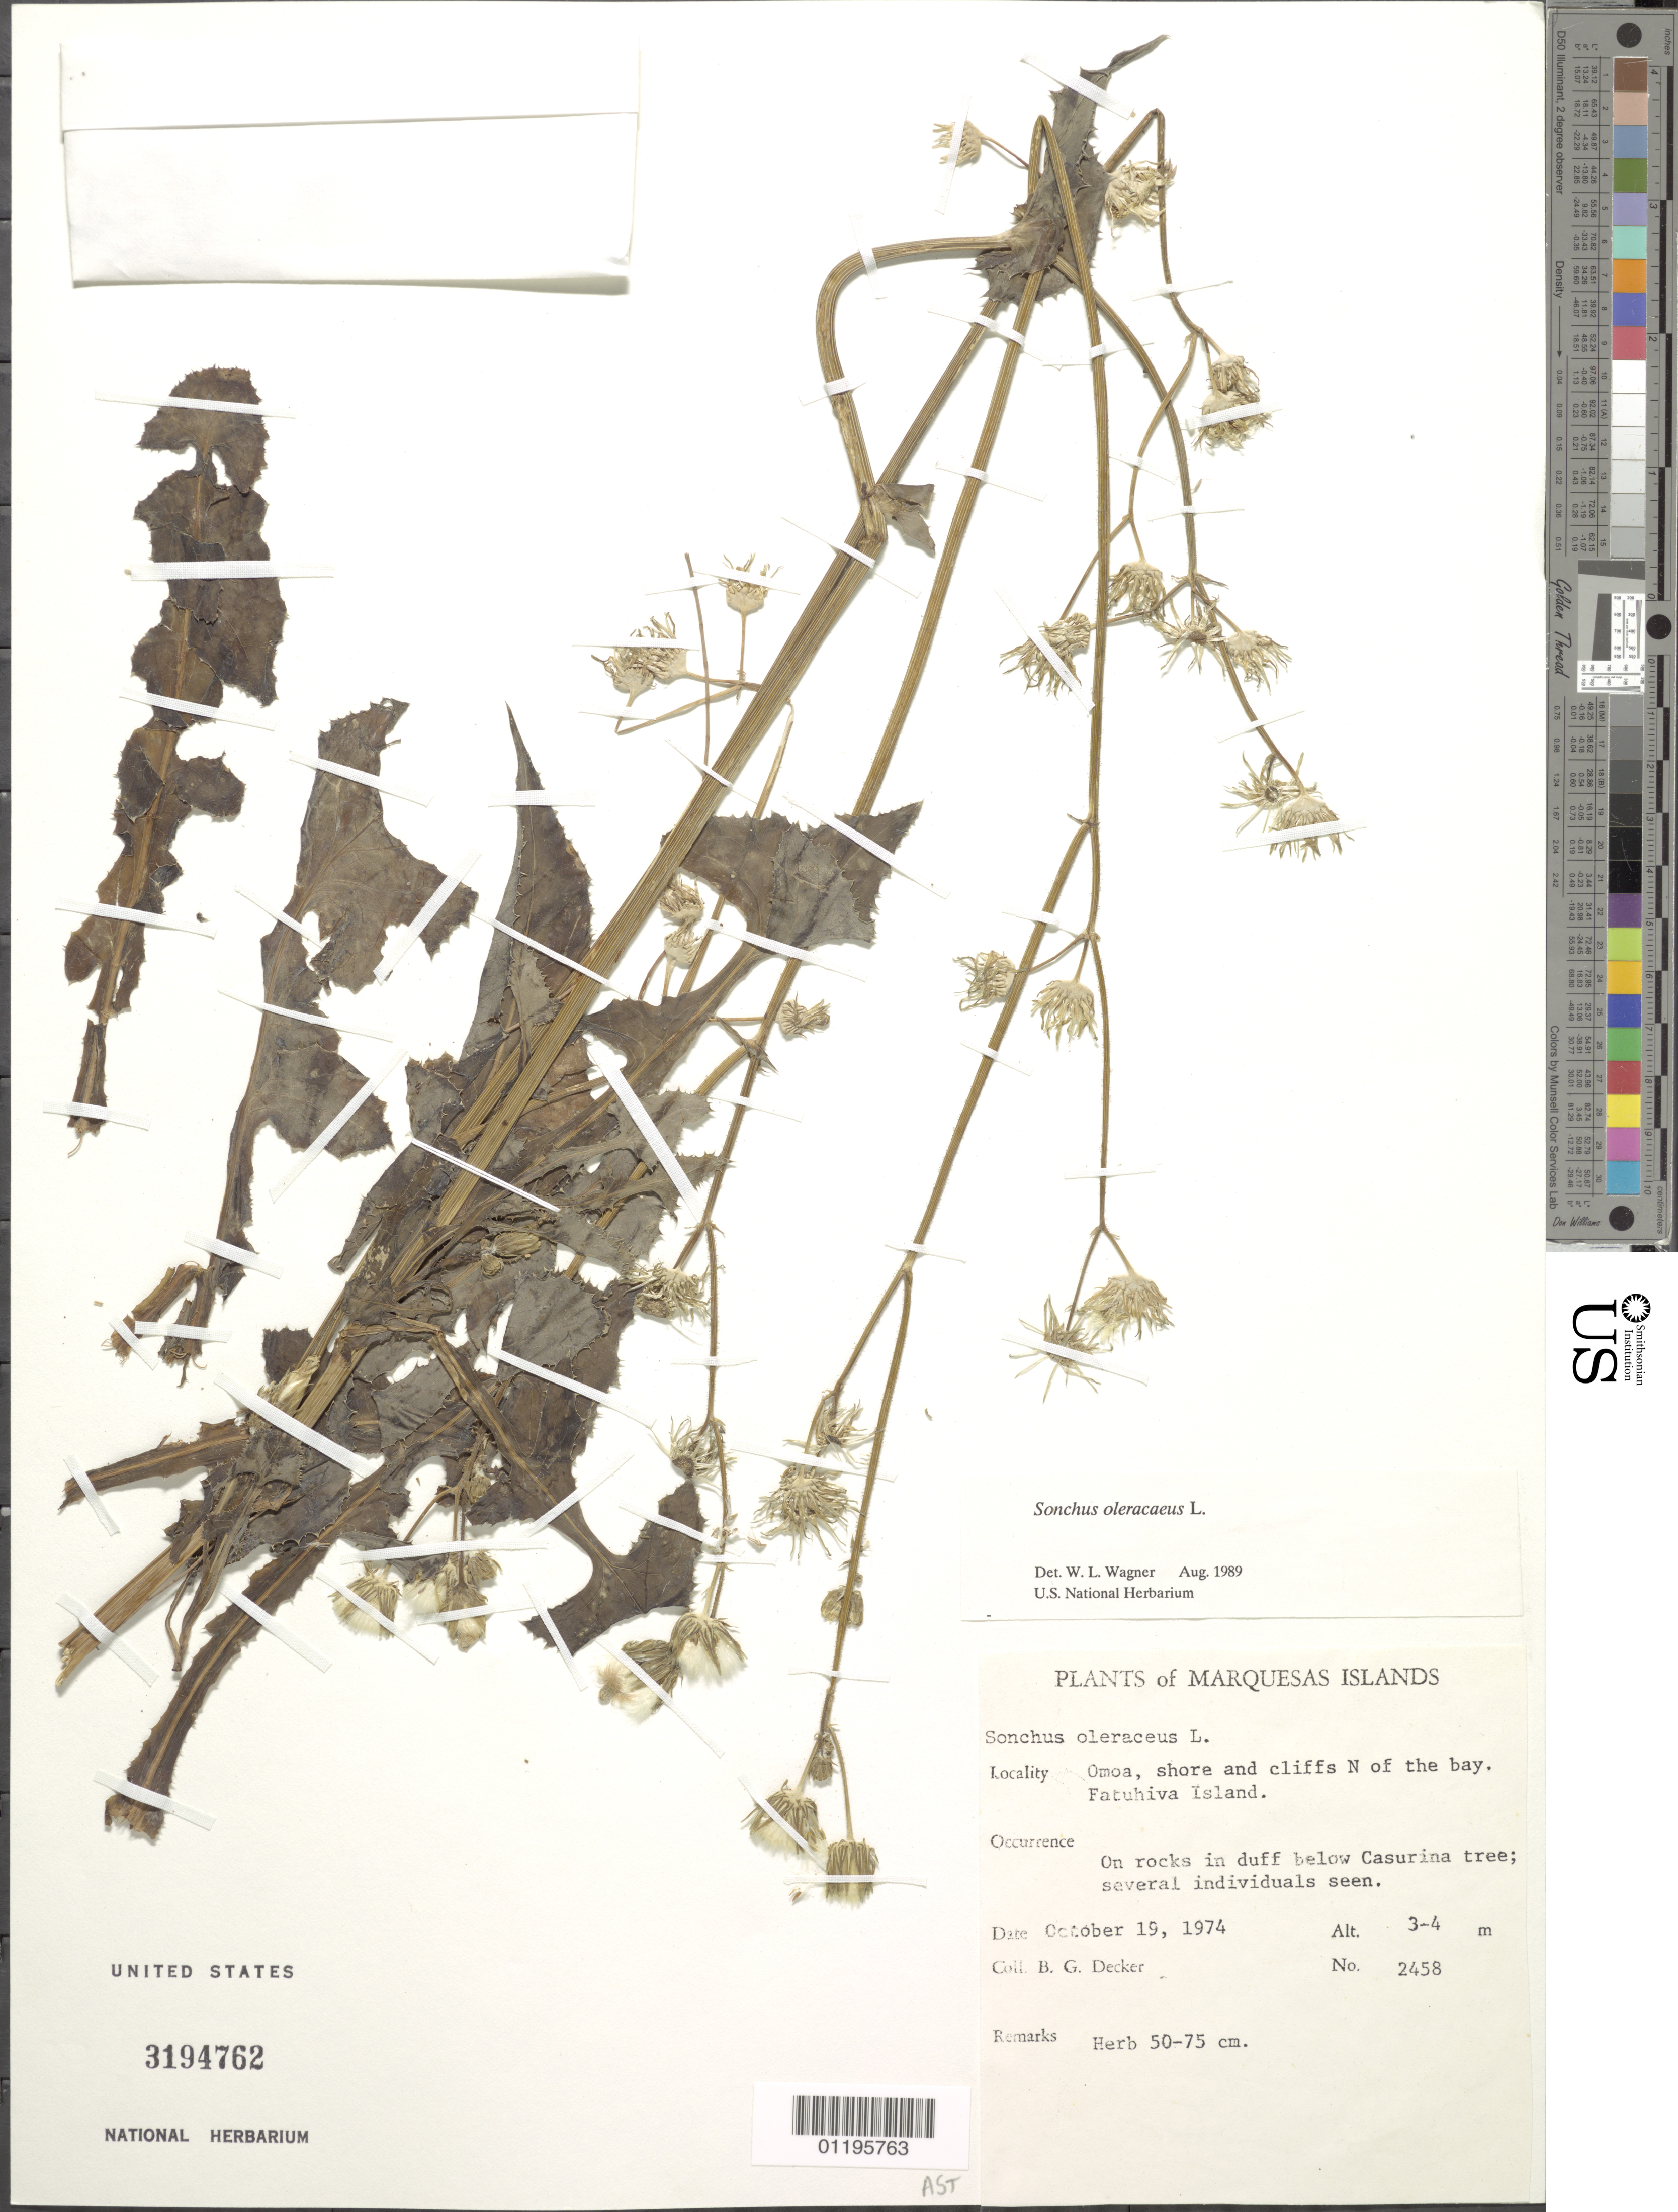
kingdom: Plantae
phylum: Tracheophyta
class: Magnoliopsida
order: Asterales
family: Asteraceae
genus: Sonchus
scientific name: Sonchus oleraceus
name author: L.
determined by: Wagner, W. L., (BOT), Smithsonian Institution - National Museum of Natural History (UNITED STATES)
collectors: B. G. Decker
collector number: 2458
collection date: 1974-10-19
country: French Polynesia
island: Fatu Hiva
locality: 'Omo'a, shore and cliffs N of bay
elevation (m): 3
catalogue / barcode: US 3194762